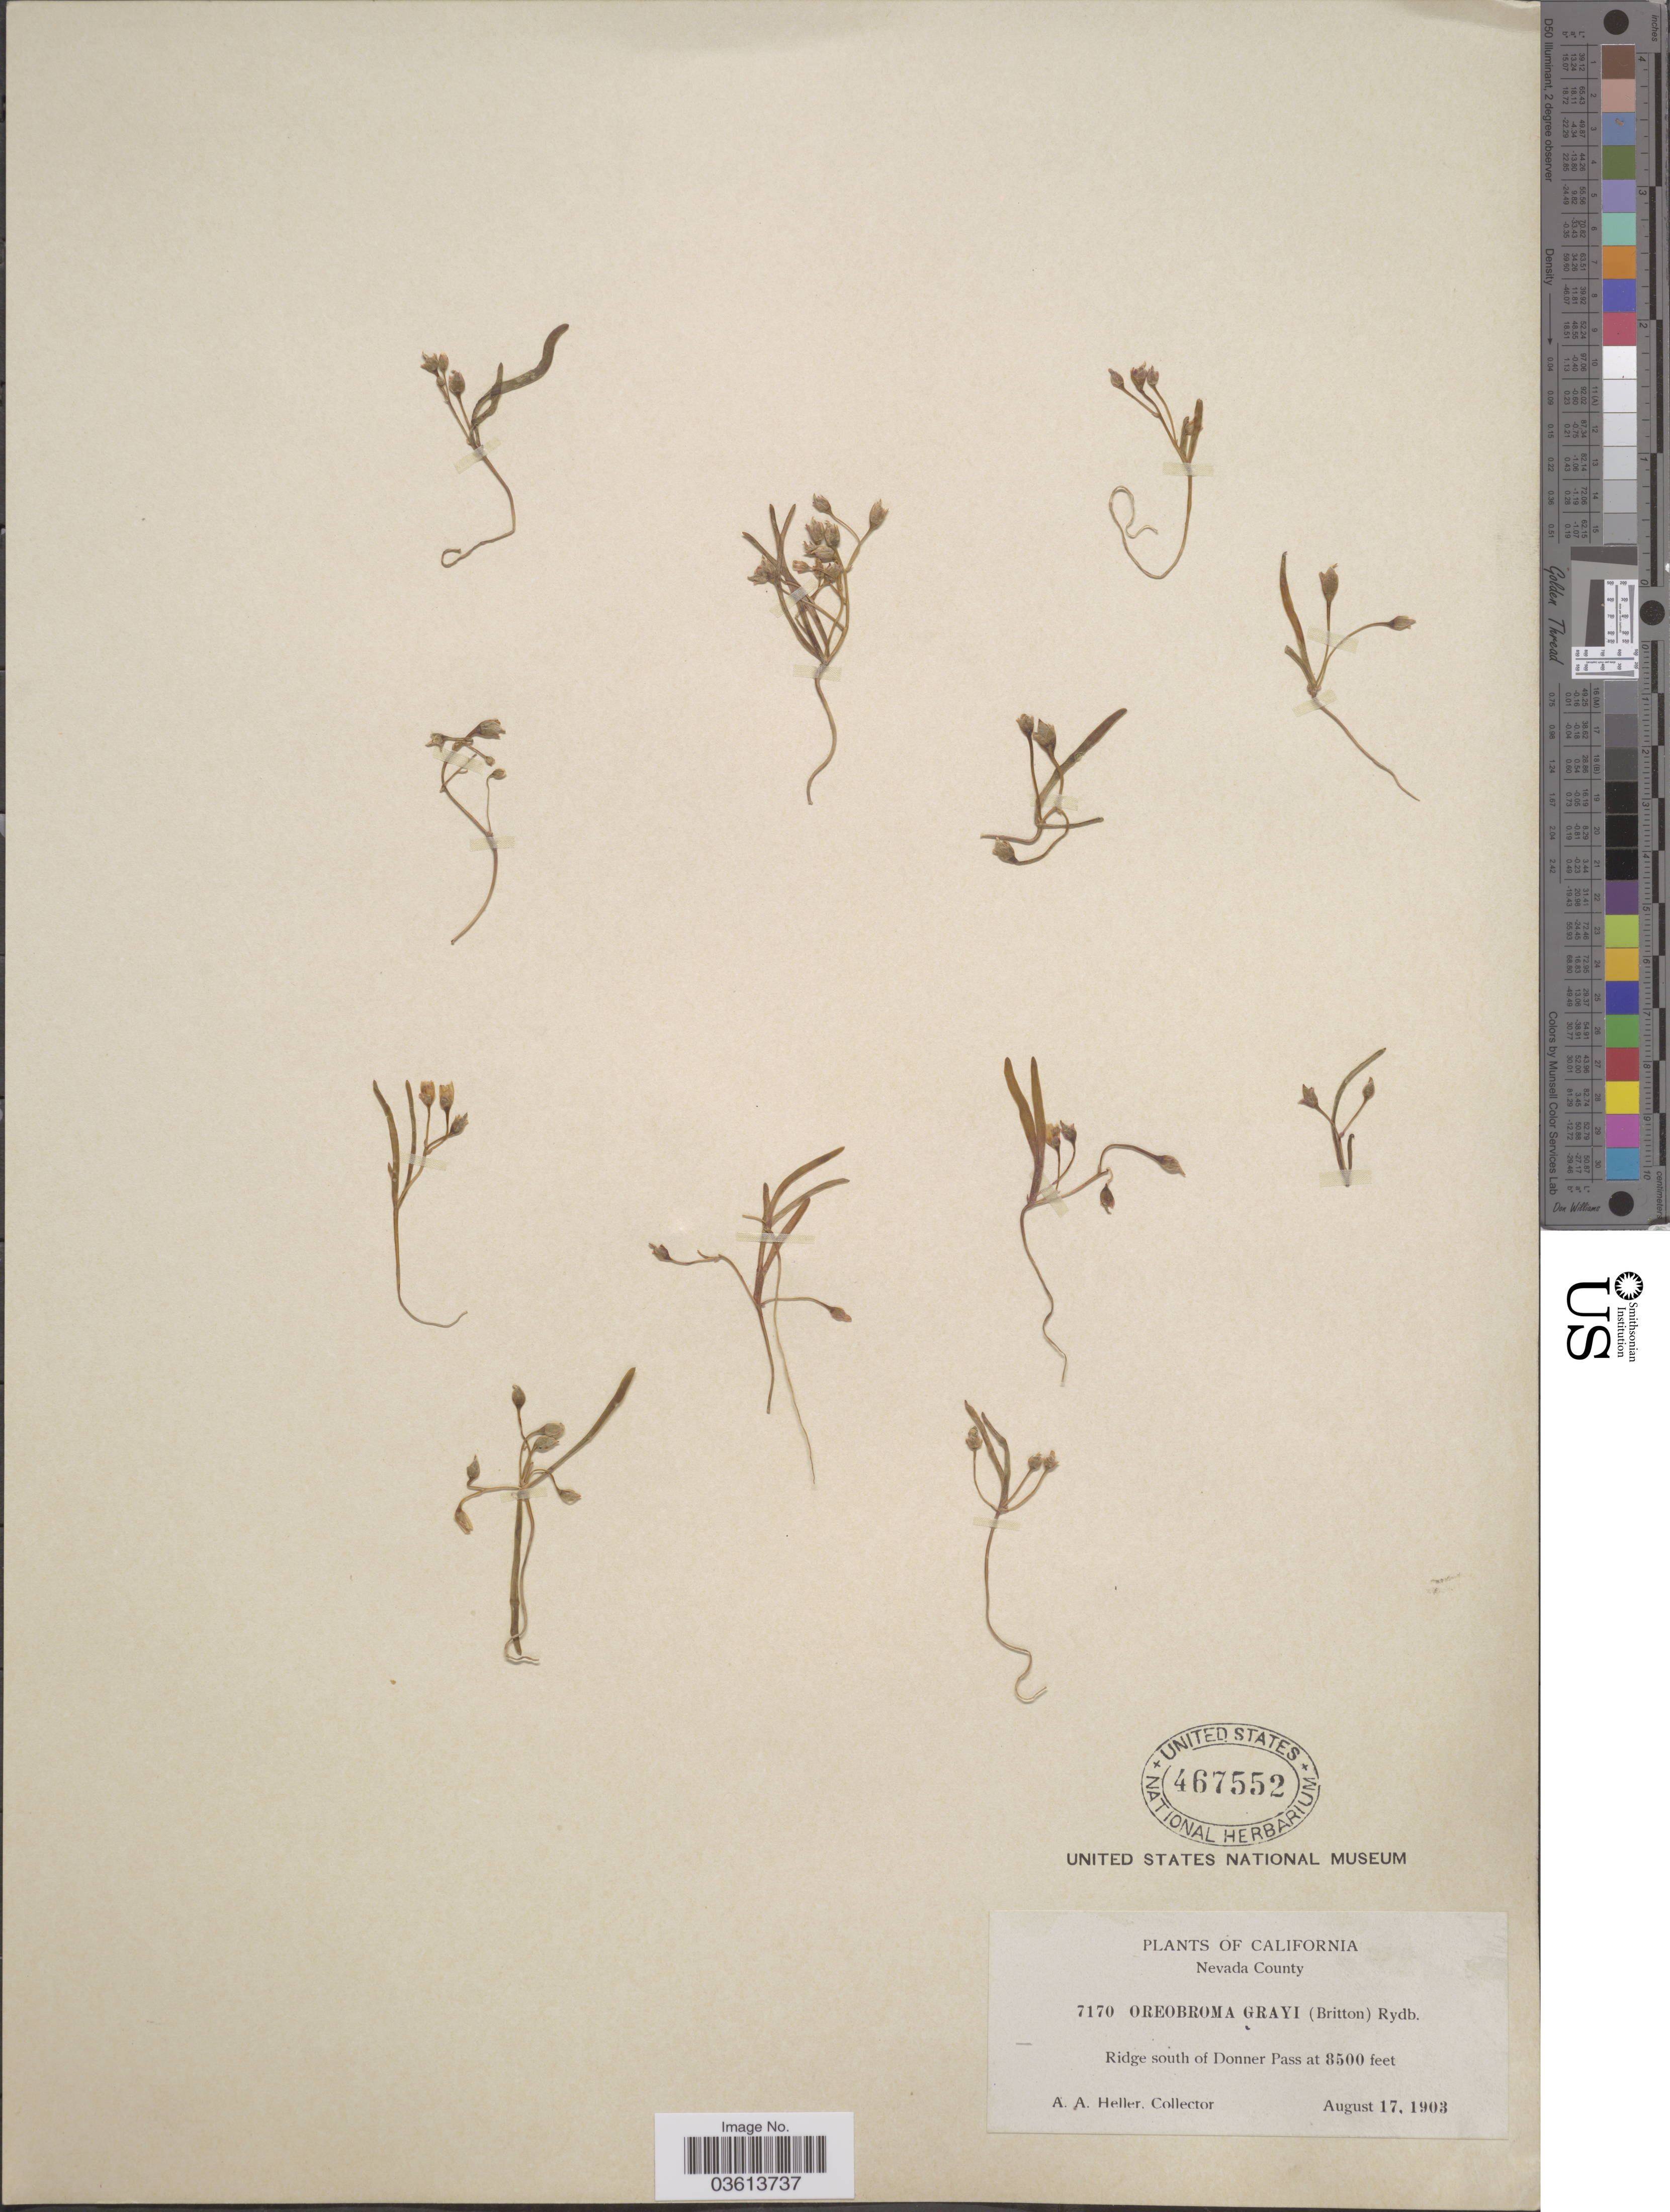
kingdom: Plantae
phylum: Tracheophyta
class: Magnoliopsida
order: Caryophyllales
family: Montiaceae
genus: Erocallis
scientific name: Erocallis triphylla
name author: (S. Watson) Rydb.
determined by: Strong, Mark T., (BOT), Smithsonian Institution - National Museum of Natural History (UNITED STATES)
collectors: A. A. Heller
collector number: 7170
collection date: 1903-08-17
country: United States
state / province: California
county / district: Nevada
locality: Nevada County. Ridge south of Donner Pass.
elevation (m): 2591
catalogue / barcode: US 467552